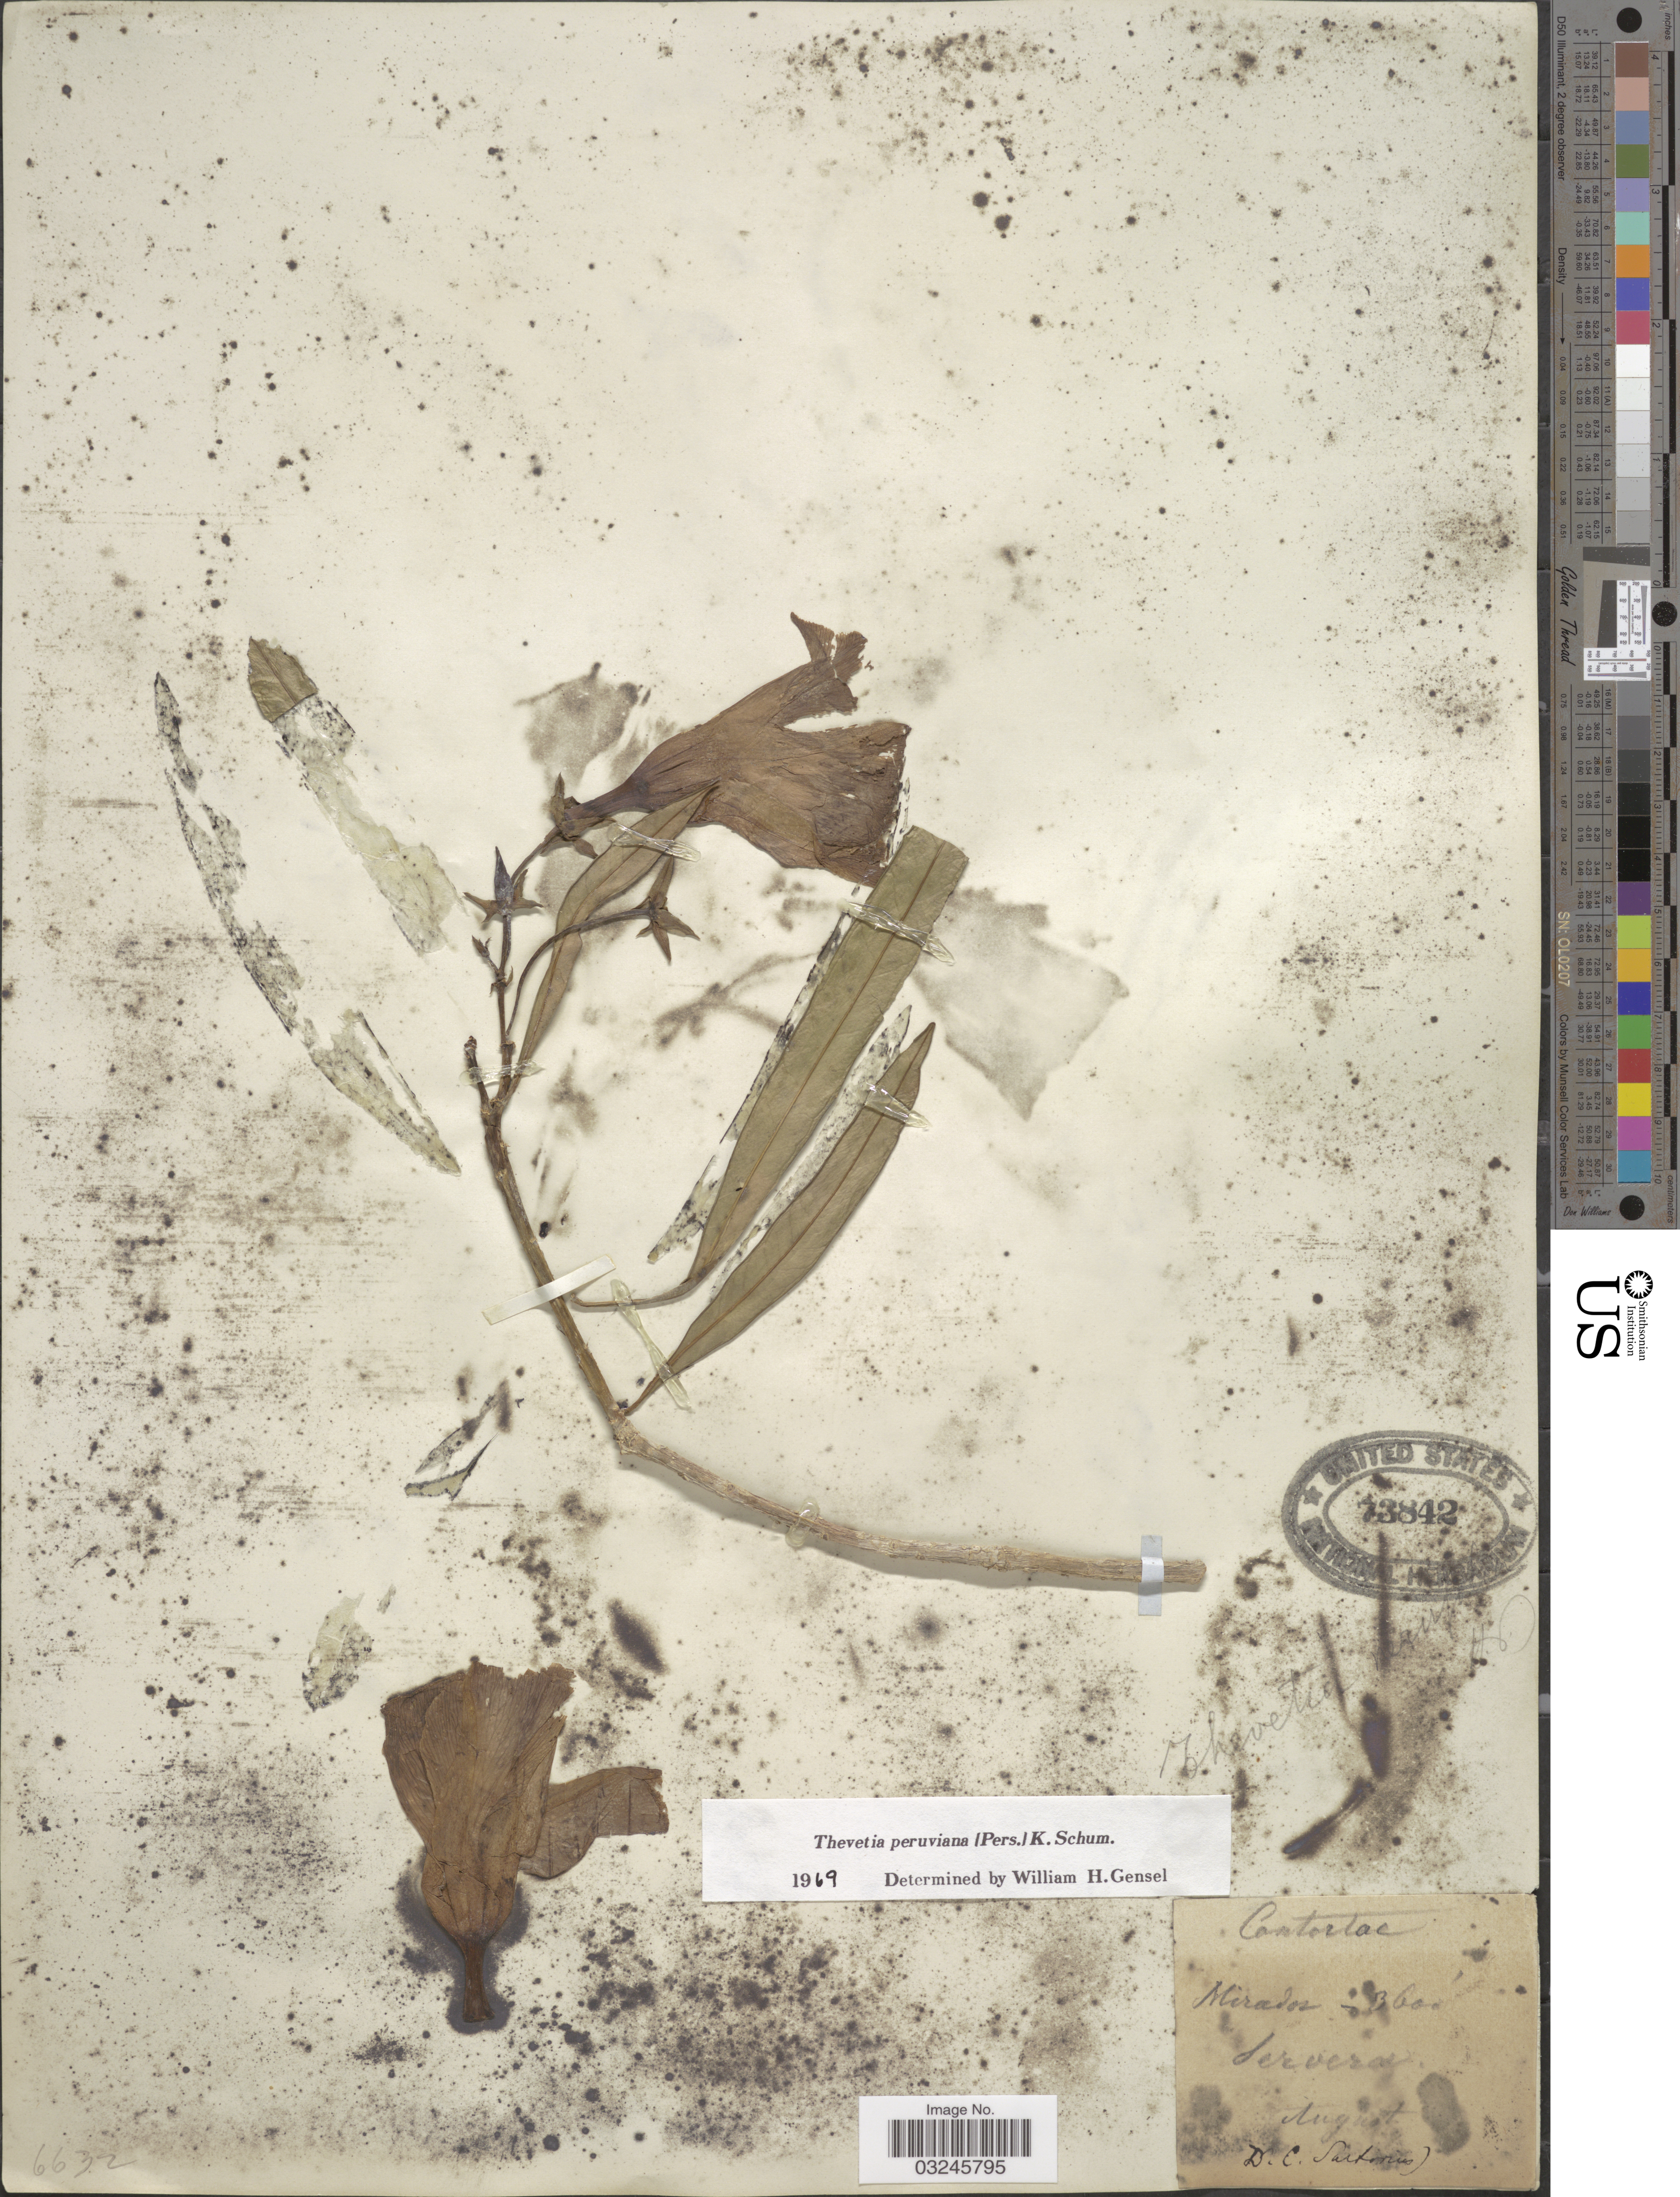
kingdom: Plantae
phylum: Tracheophyta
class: Magnoliopsida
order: Gentianales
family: Apocynaceae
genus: Thevetia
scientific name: Thevetia peruviana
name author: (Pers.) K. Schum.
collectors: D. Sartorius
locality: Mirador.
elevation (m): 1097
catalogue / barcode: US 73842